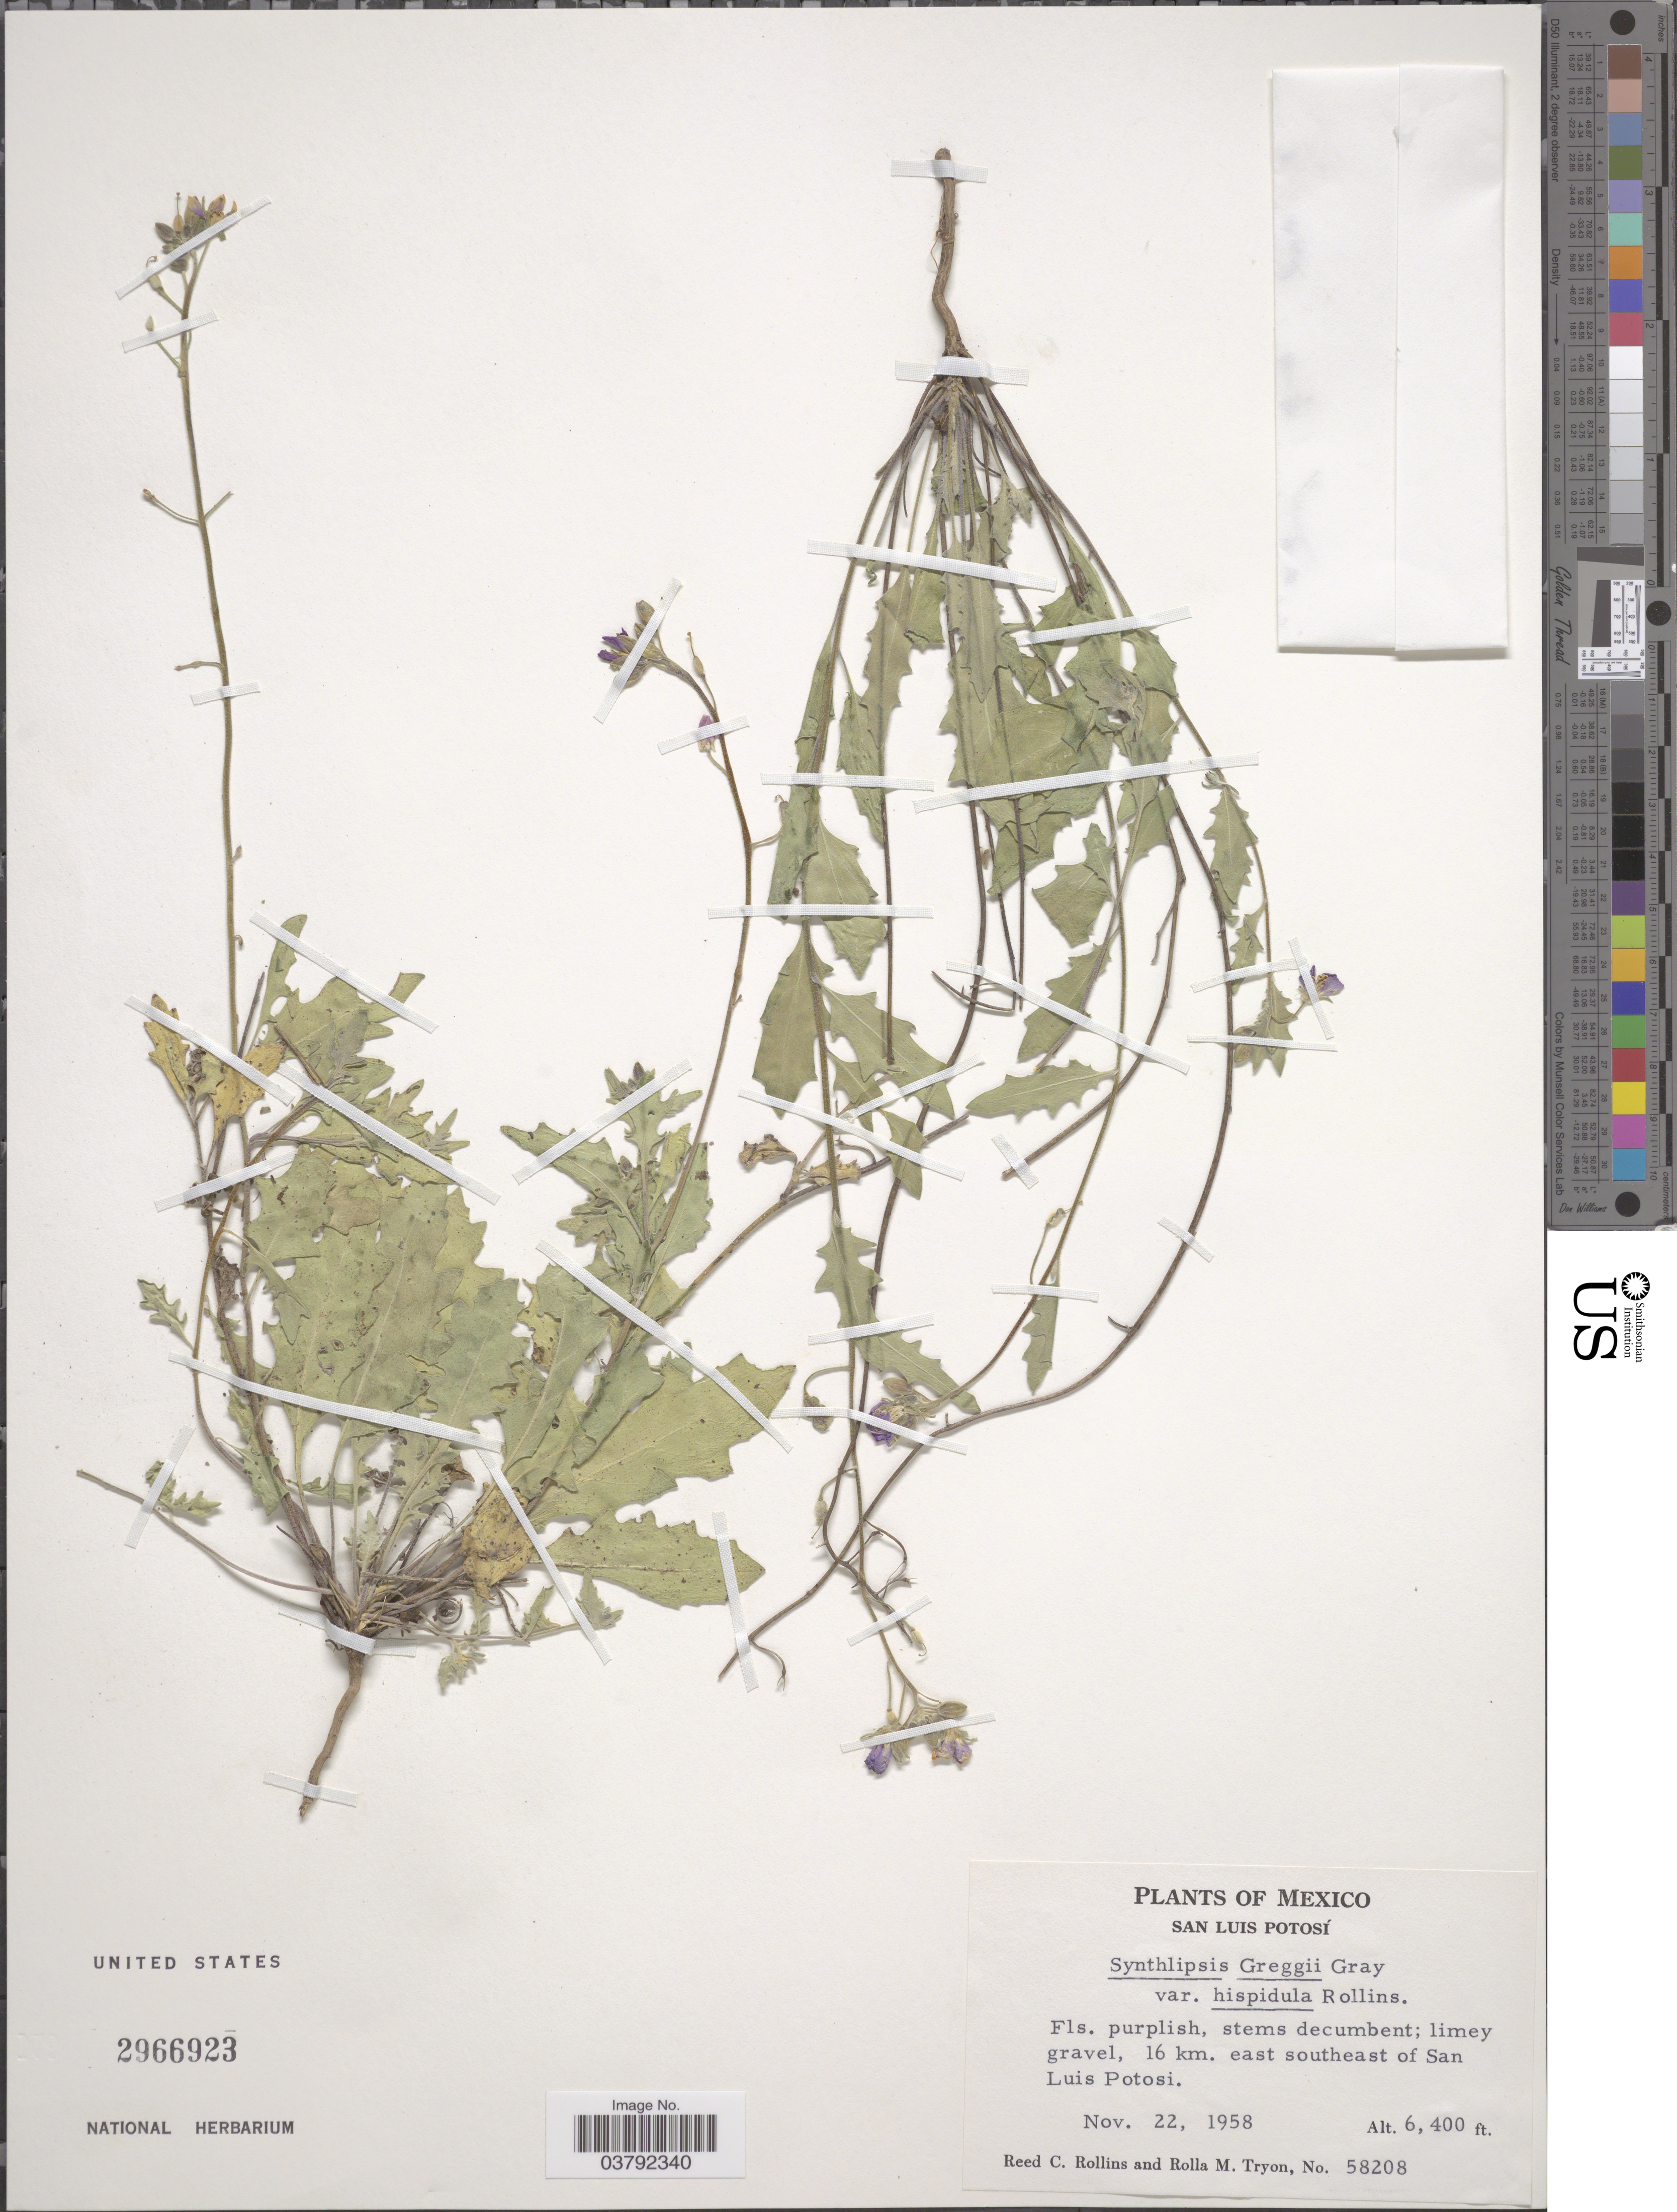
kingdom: Plantae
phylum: Tracheophyta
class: Magnoliopsida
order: Brassicales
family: Brassicaceae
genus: Synthlipsis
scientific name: Synthlipsis greggii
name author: A. Gray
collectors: R. C. Rollins & R. M. Tryon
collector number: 58208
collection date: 1958-11-22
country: Mexico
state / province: San Luis Potosí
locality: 16 km. east southeast of San Luis Potosi.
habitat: limy gravel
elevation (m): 1951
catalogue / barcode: US 2966923